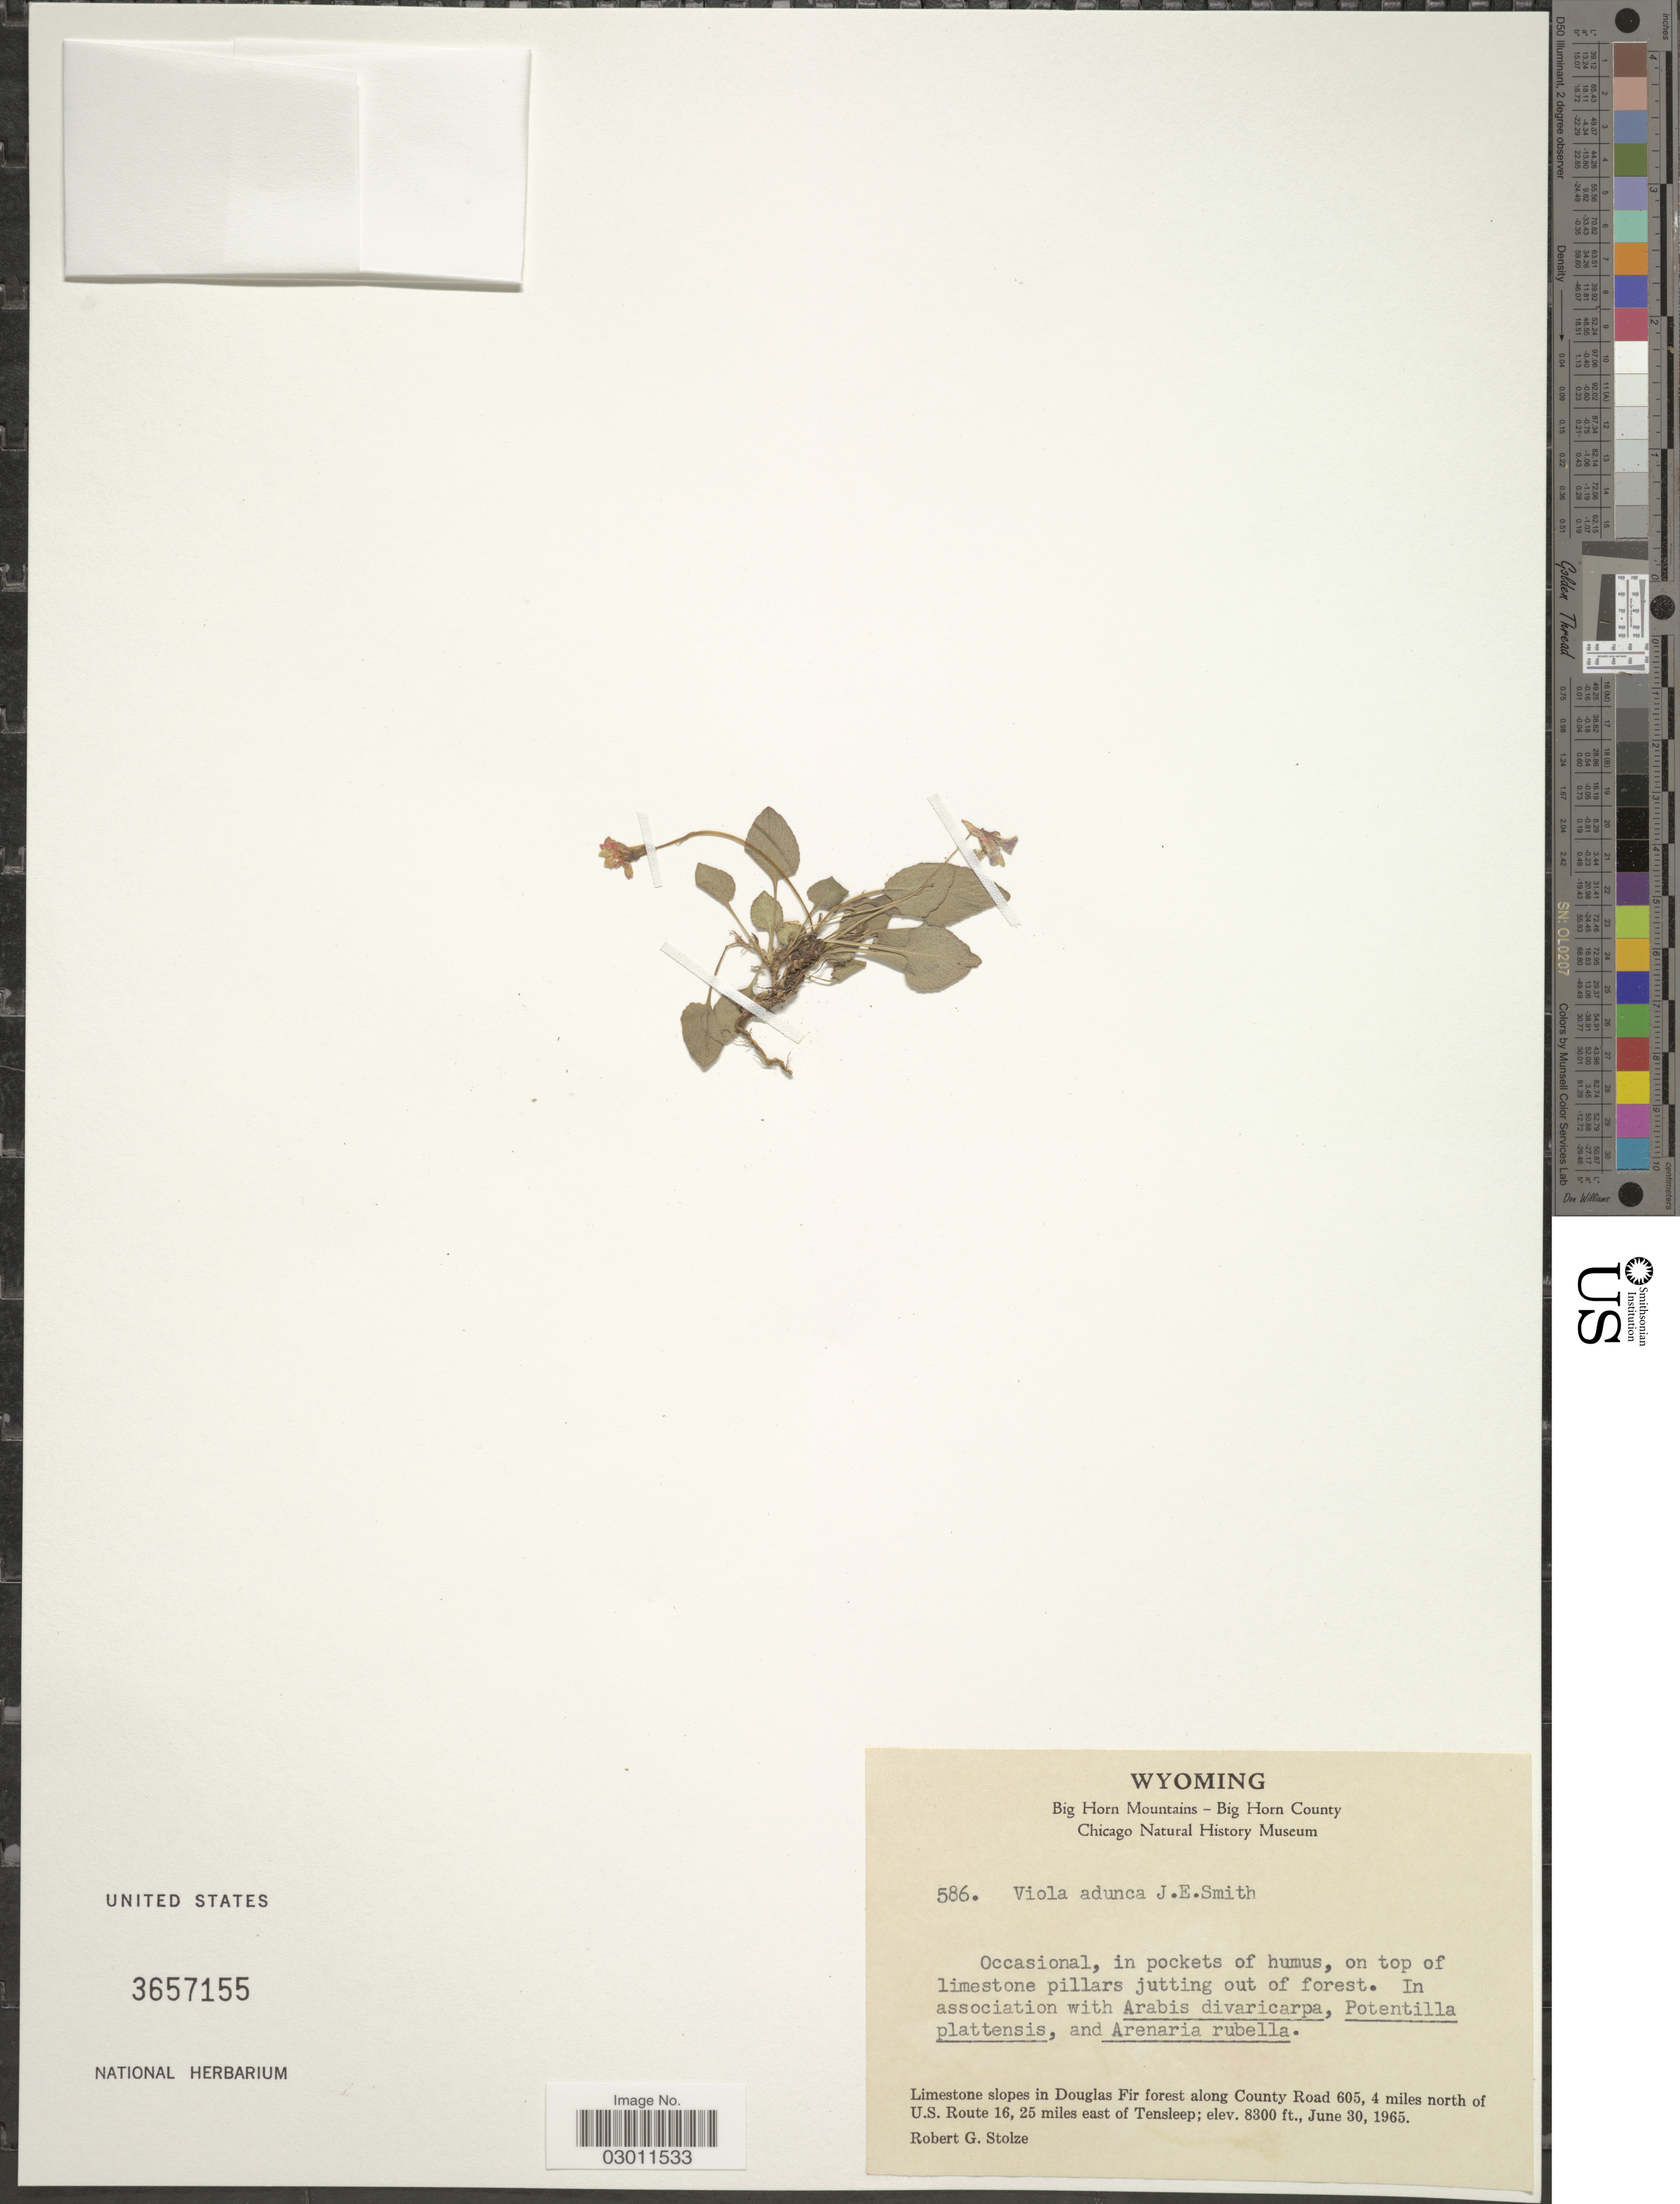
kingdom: Plantae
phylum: Tracheophyta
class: Magnoliopsida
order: Malpighiales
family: Violaceae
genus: Viola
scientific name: Viola adunca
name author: Sm.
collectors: R. G. Stolze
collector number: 586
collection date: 1965-06-30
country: United States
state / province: Wyoming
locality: Limestone slopes in Douglas Fir forest along County Road 605, 4 miles north of U.S. Route 16, 25 miles east of Tensleep.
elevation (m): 2530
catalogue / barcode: US 3657155